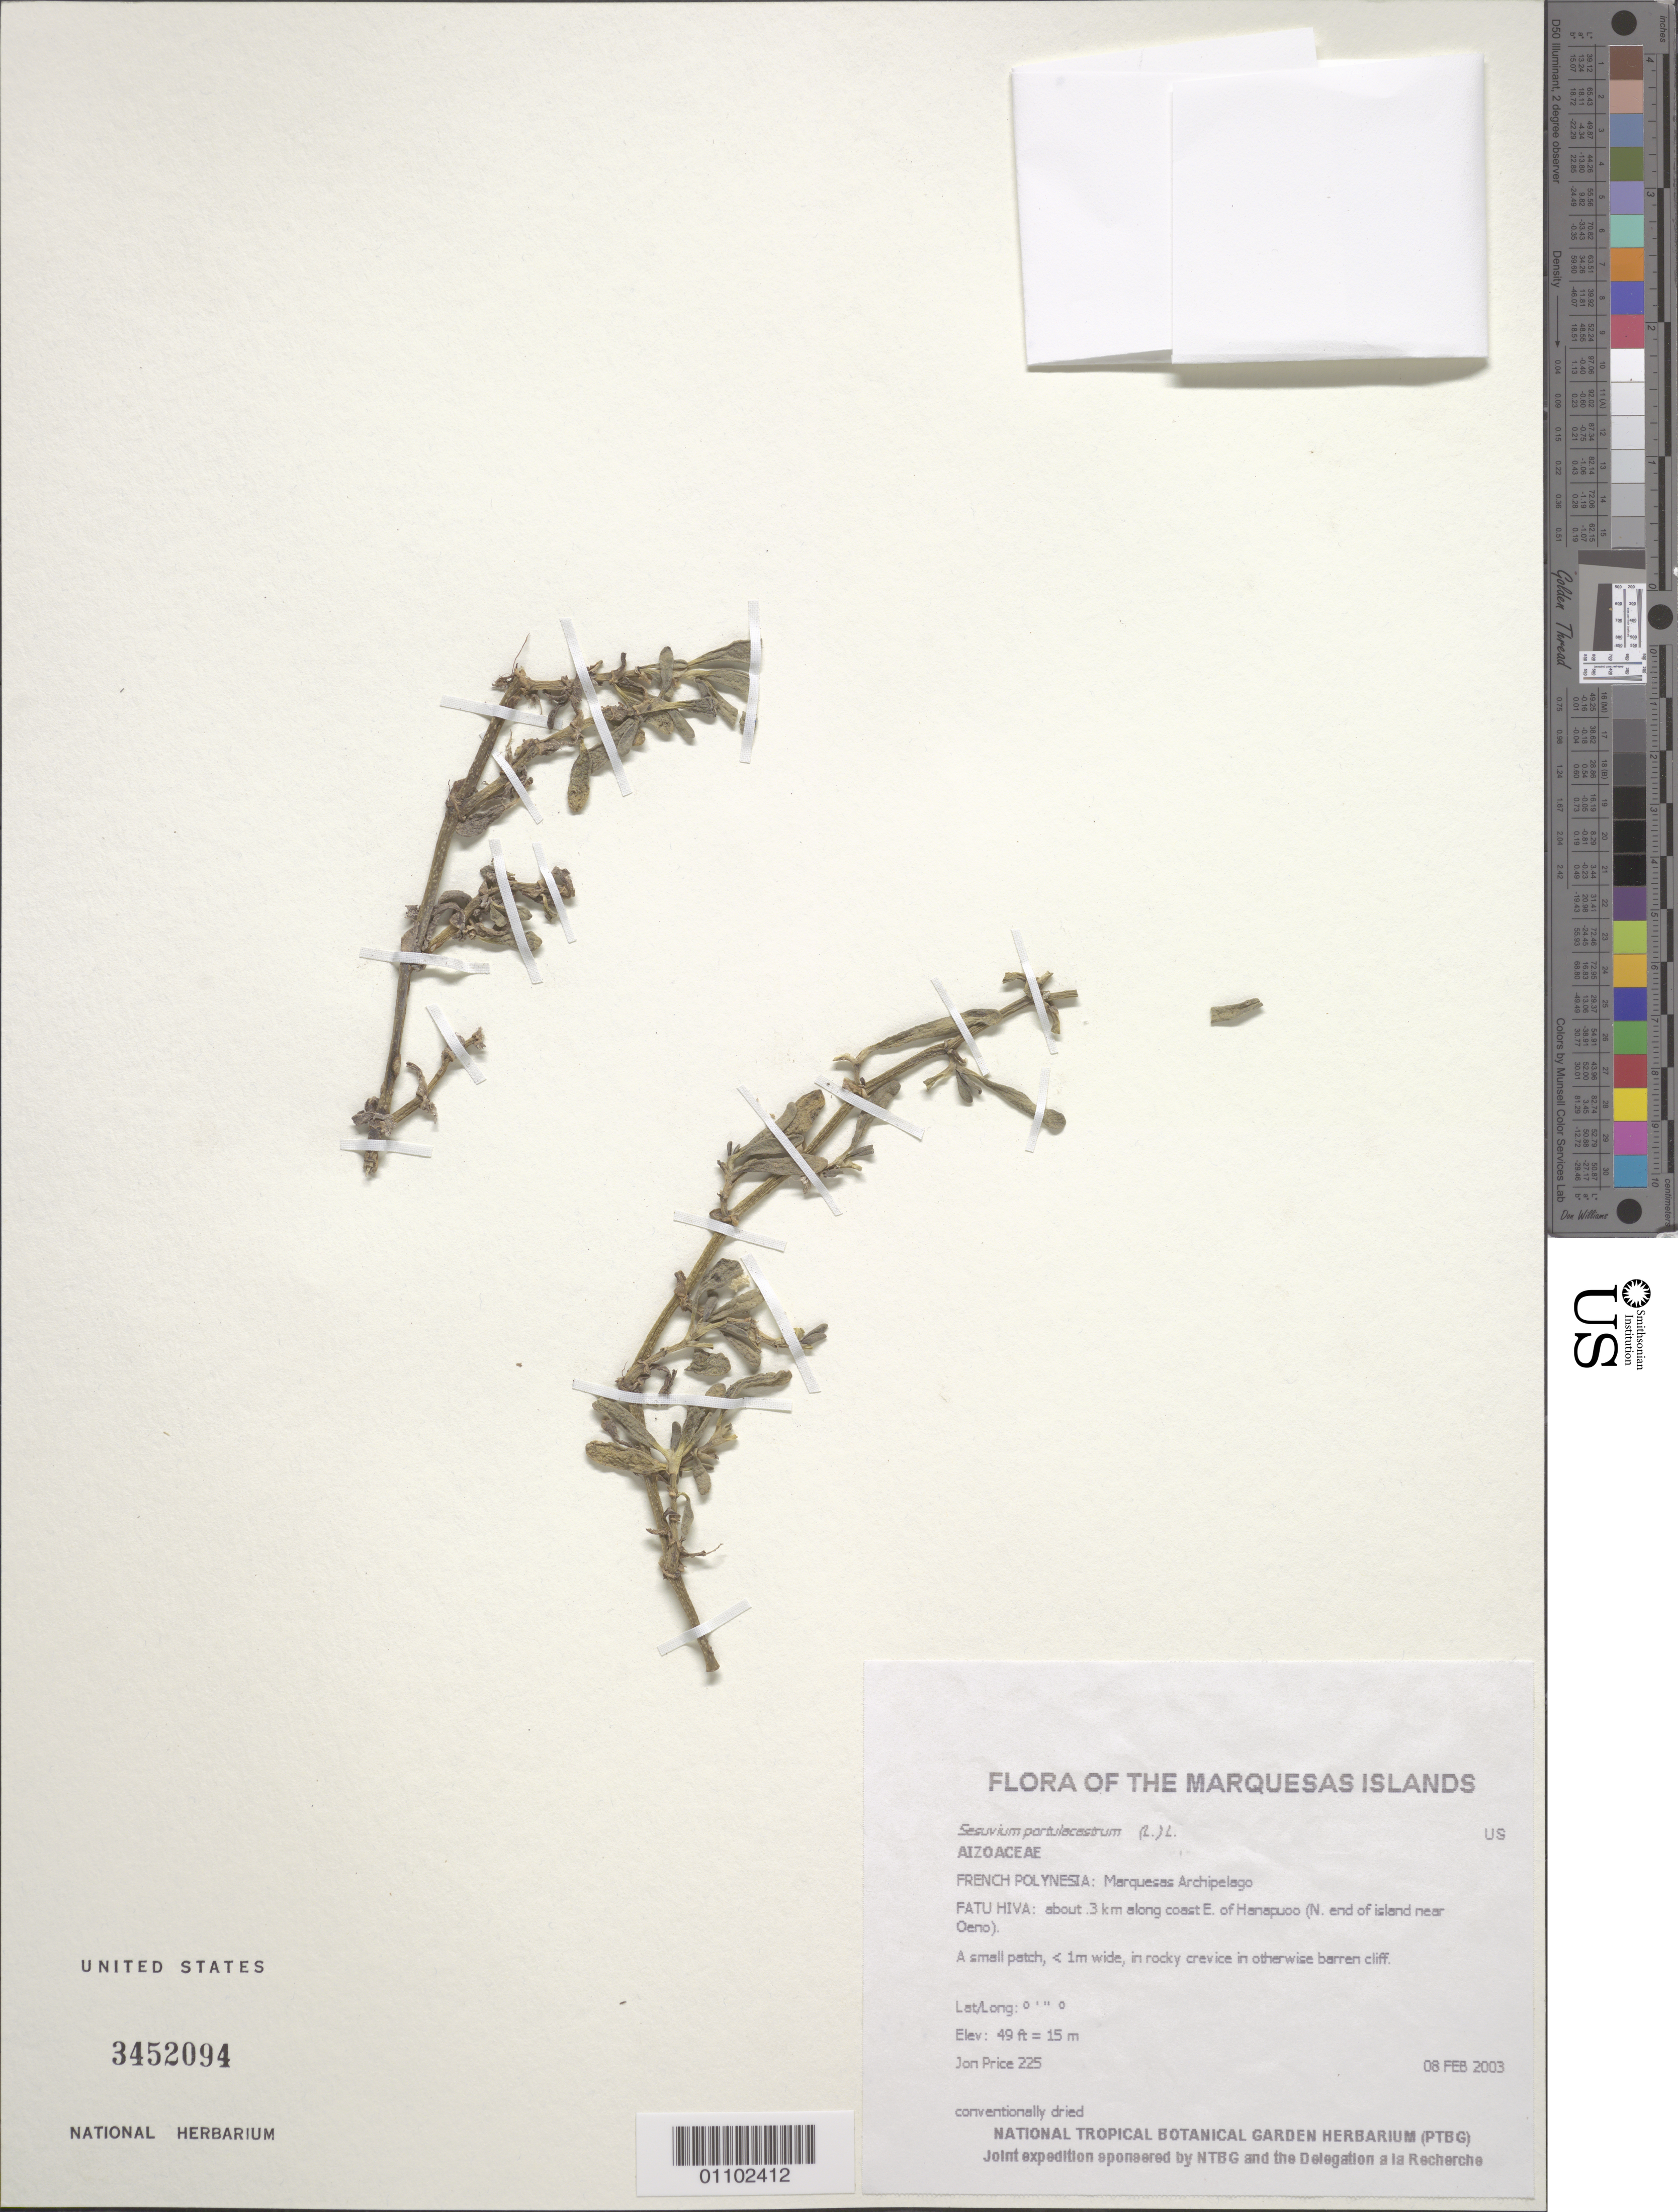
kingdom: Plantae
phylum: Tracheophyta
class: Magnoliopsida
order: Caryophyllales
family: Aizoaceae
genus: Sesuvium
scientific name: Sesuvium portulacastrum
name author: (L.) L.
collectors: J. Price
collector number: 225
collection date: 2003-02-08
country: French Polynesia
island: Fatu Hiva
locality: About .3 km along coast E. of Hanapuoo (N. end of island near Oeno)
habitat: In rocky crevice in otherwise barren cliff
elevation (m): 15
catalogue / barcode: US 3452094